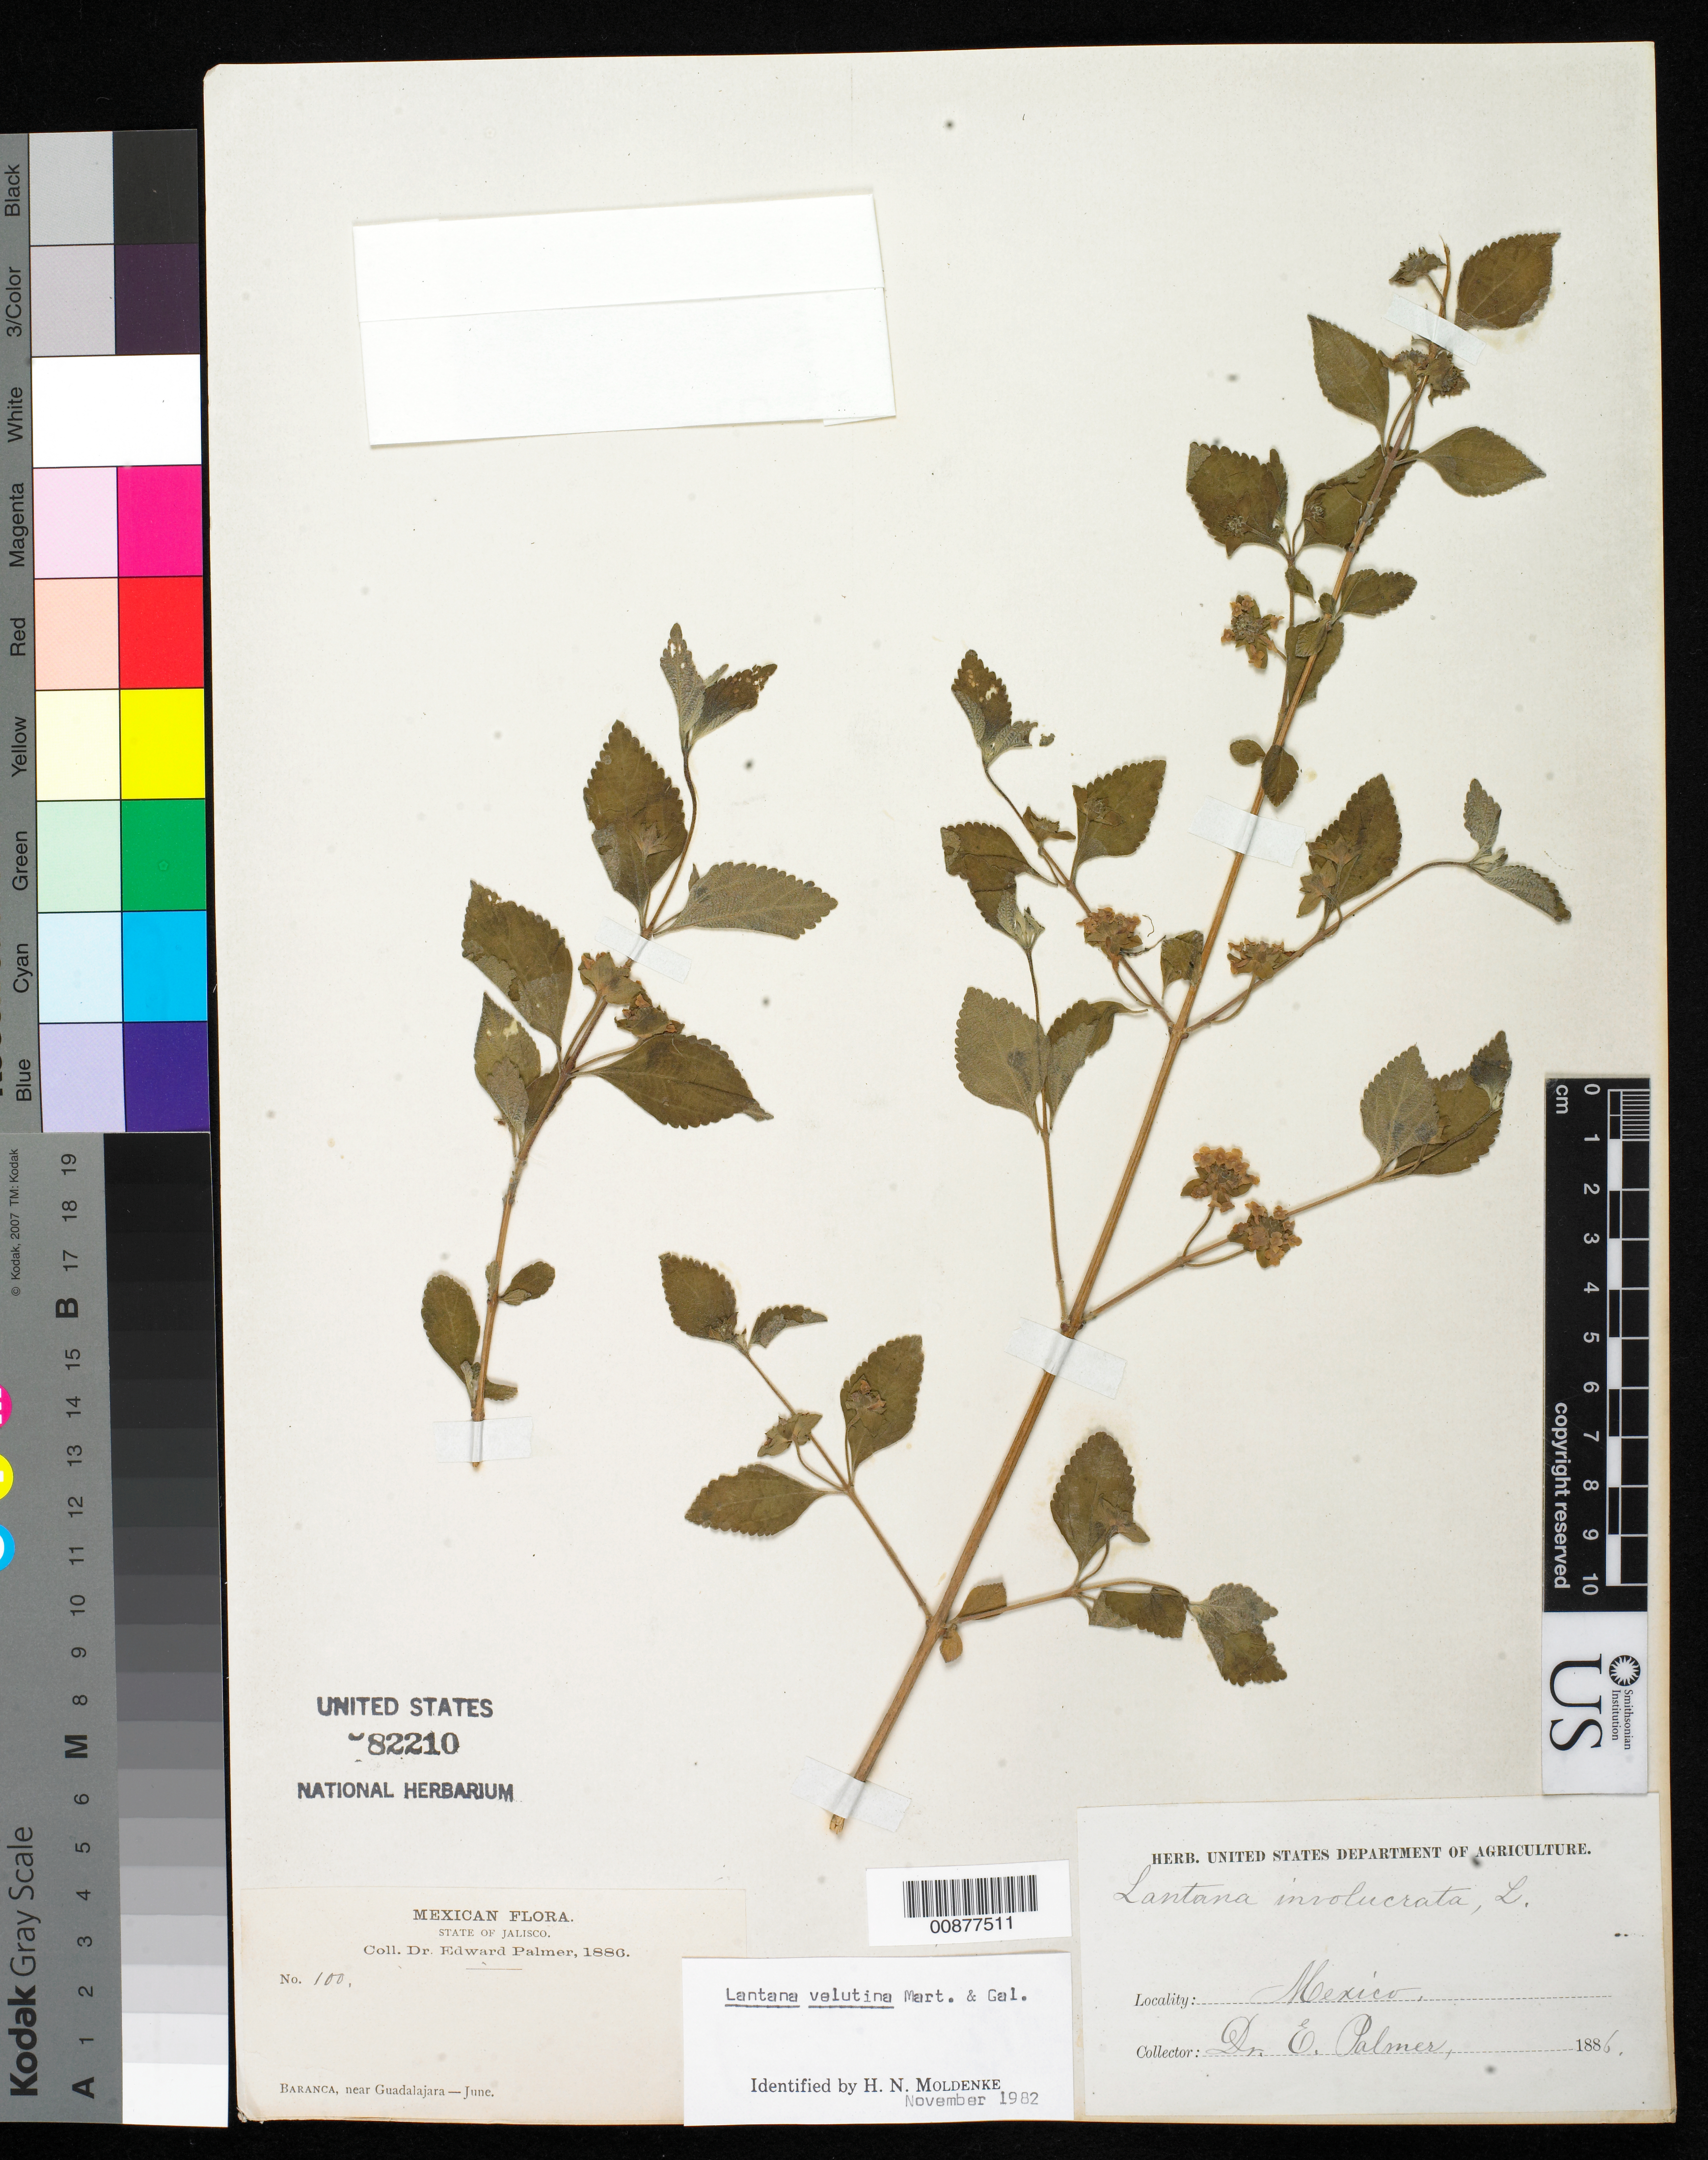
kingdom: Plantae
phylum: Tracheophyta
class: Magnoliopsida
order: Lamiales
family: Verbenaceae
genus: Lantana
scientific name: Lantana velutina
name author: M. Martens & Galeotti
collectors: E. Palmer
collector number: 100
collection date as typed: Jun 1886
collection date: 1886-06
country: Mexico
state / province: Jalisco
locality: Barranca near Guadalajara, Jalisco.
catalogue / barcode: US 82210